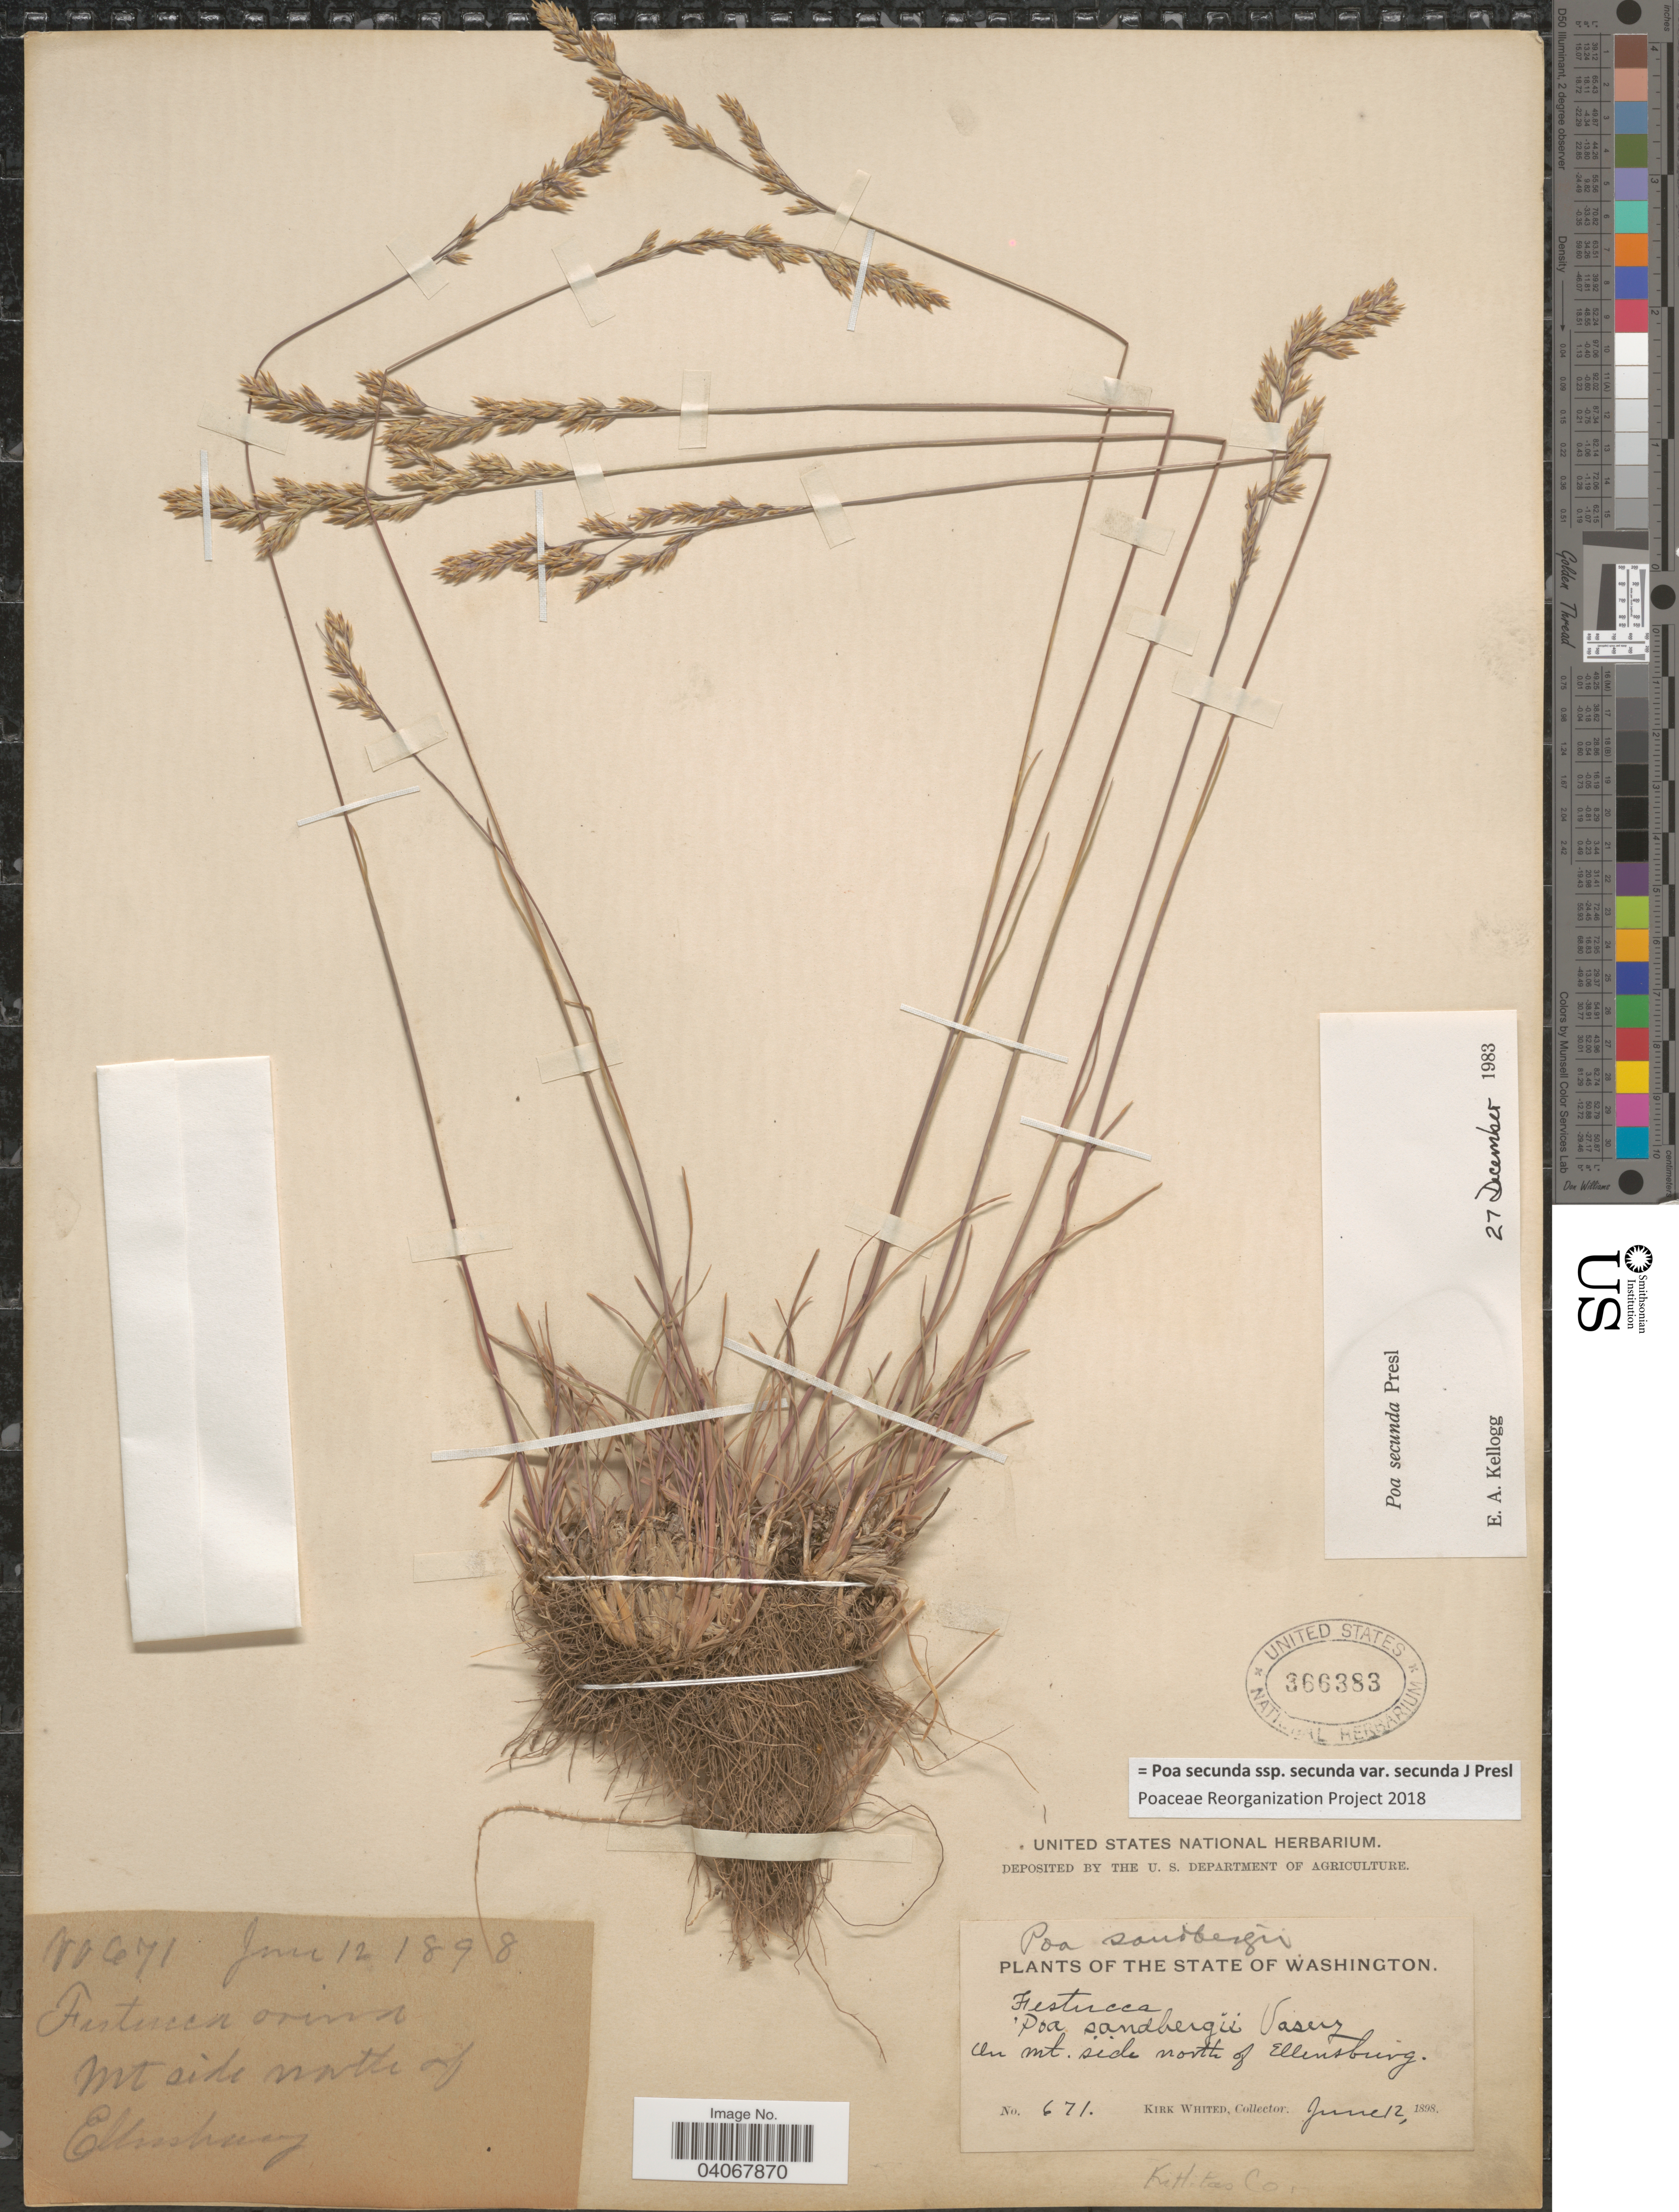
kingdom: Plantae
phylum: Tracheophyta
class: Liliopsida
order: Poales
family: Poaceae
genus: Poa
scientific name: Poa secunda subsp. secunda var. secunda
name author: J. Presl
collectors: K. Whited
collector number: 671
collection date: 1898-06-12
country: United States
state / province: Washington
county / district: Kittitas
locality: On Mt. side north of Ellensburg. Kittitas Co.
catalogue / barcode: US 366383